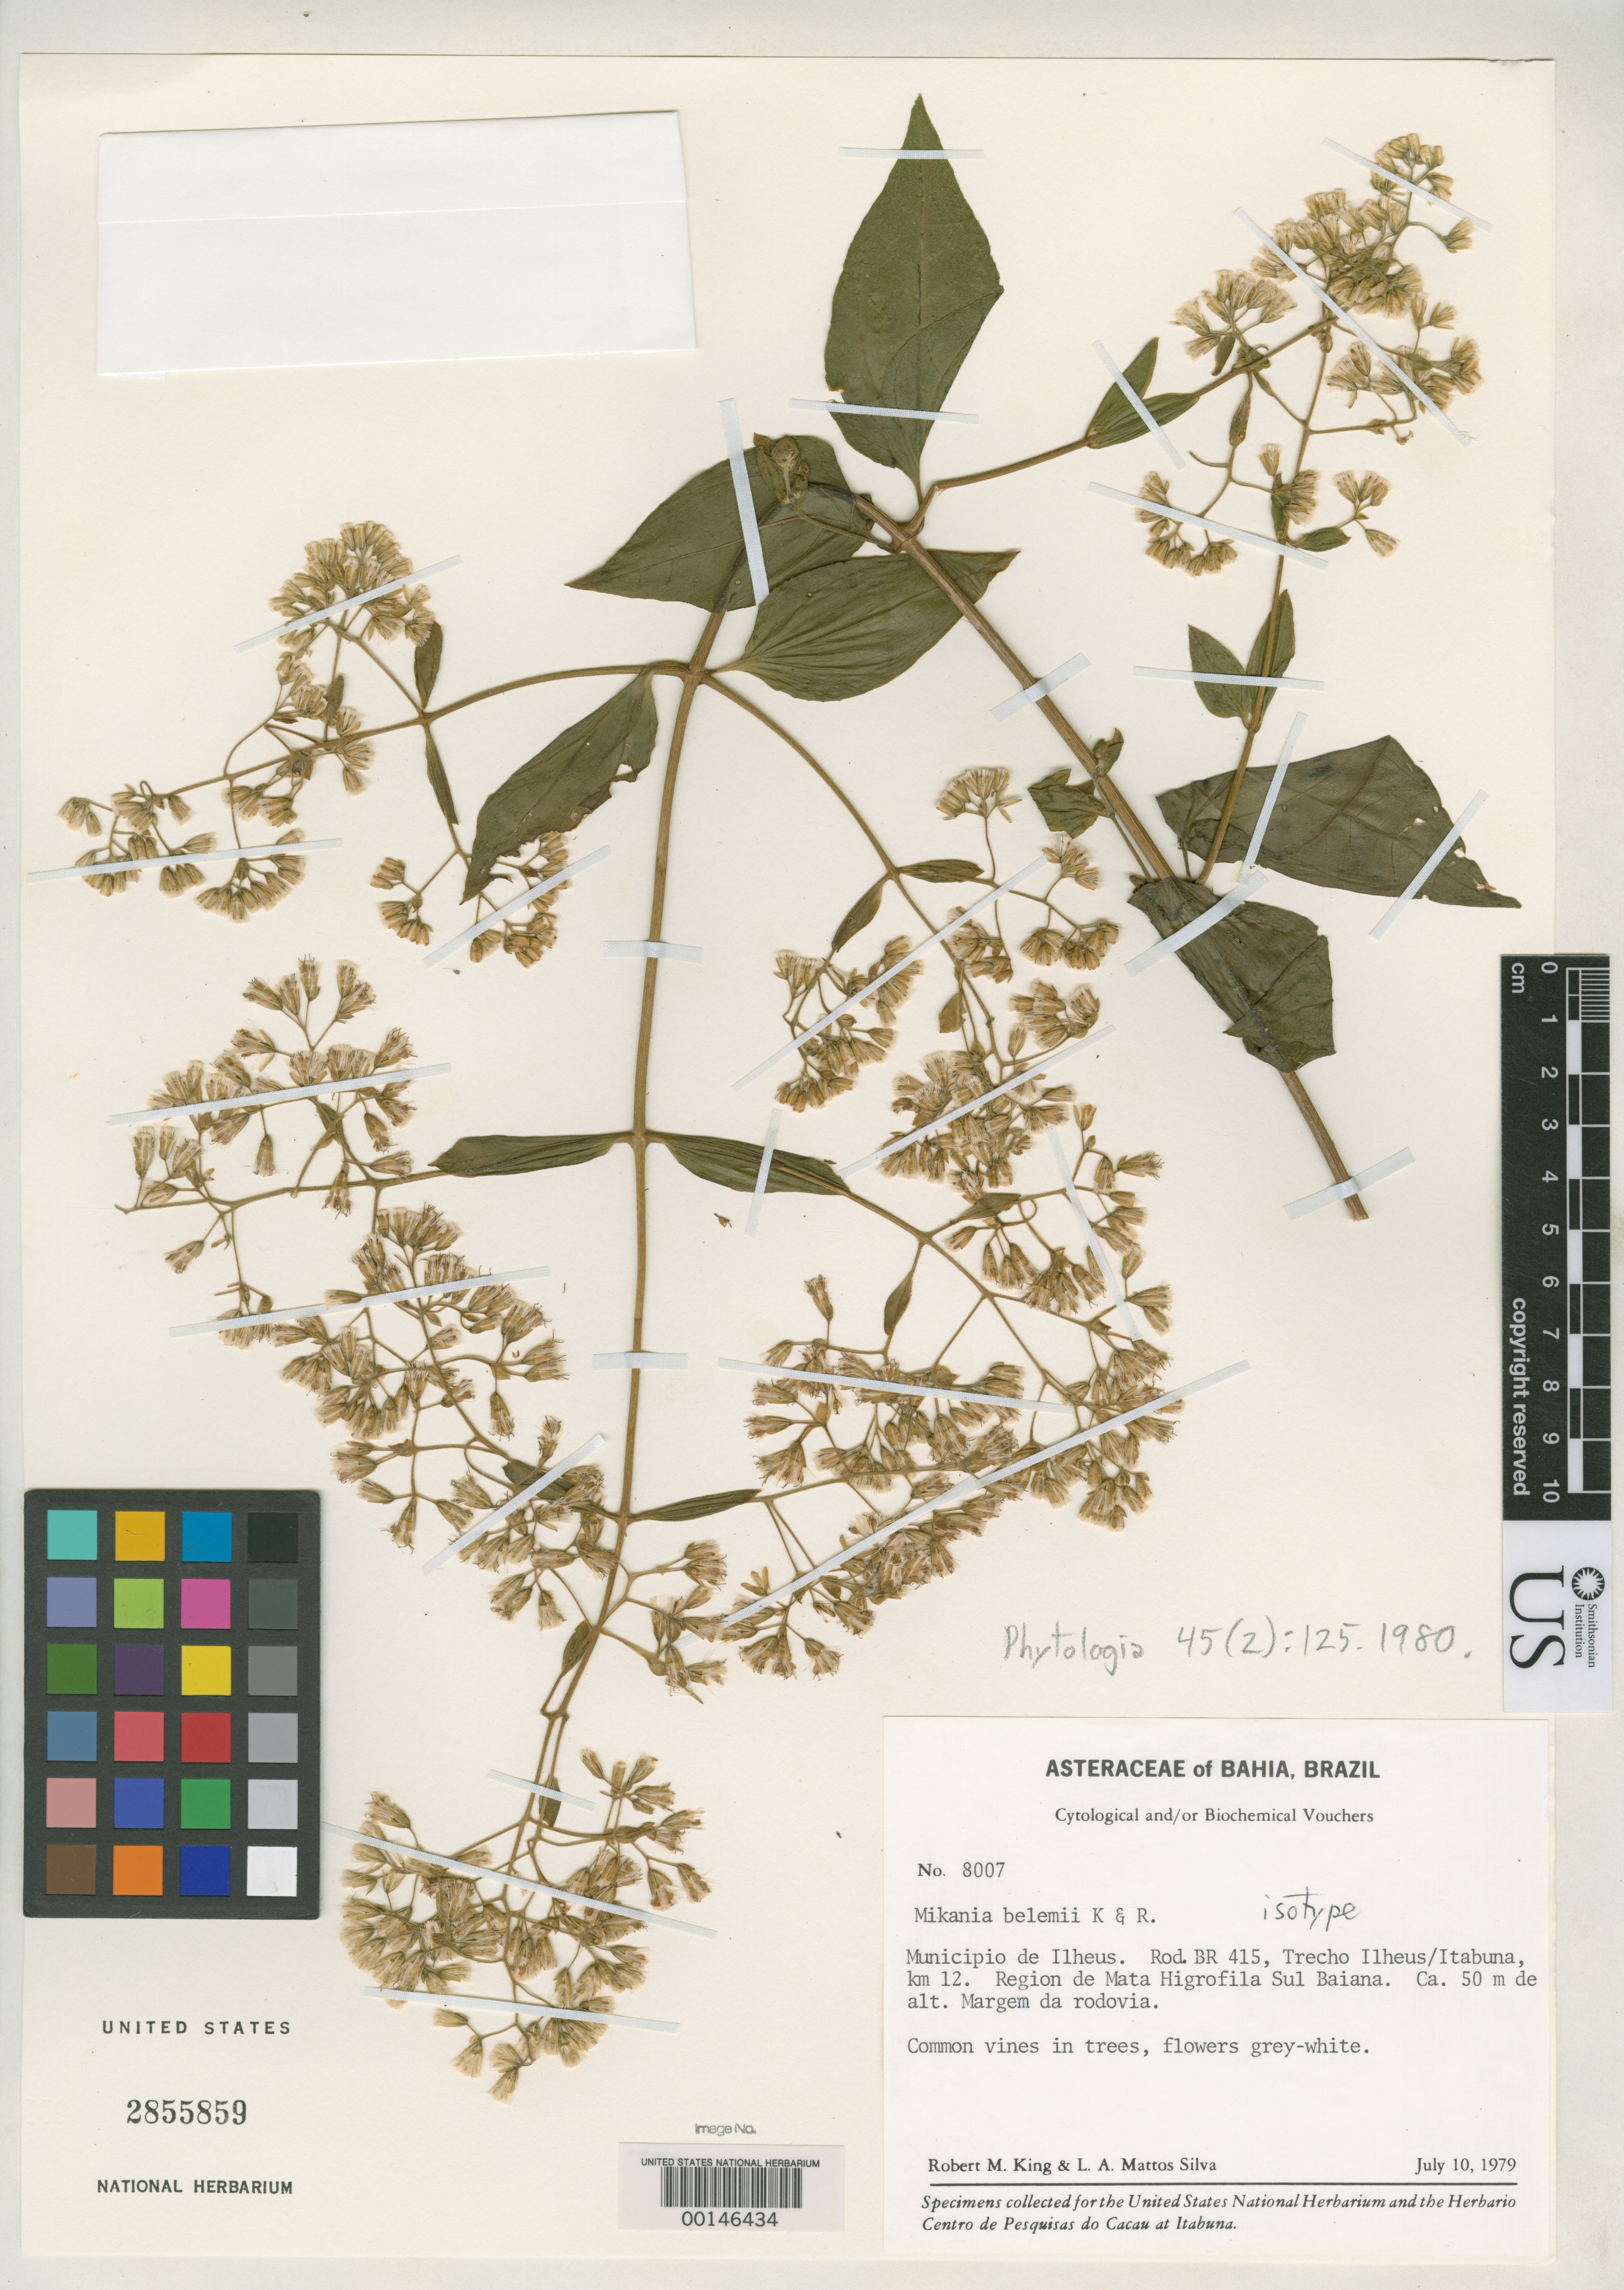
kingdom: Plantae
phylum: Tracheophyta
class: Magnoliopsida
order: Asterales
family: Asteraceae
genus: Mikania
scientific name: Mikania belemii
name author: R.M. King & H. Rob.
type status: Isotype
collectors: R. M. King & L. A. Mattos Silva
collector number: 8007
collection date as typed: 10 Jul 1979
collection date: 1979-07-10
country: Brazil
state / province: Bahia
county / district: Ilhéus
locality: Road BR415, Trecho Ilheus to Itabuna.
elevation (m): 50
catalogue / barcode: US 2855859